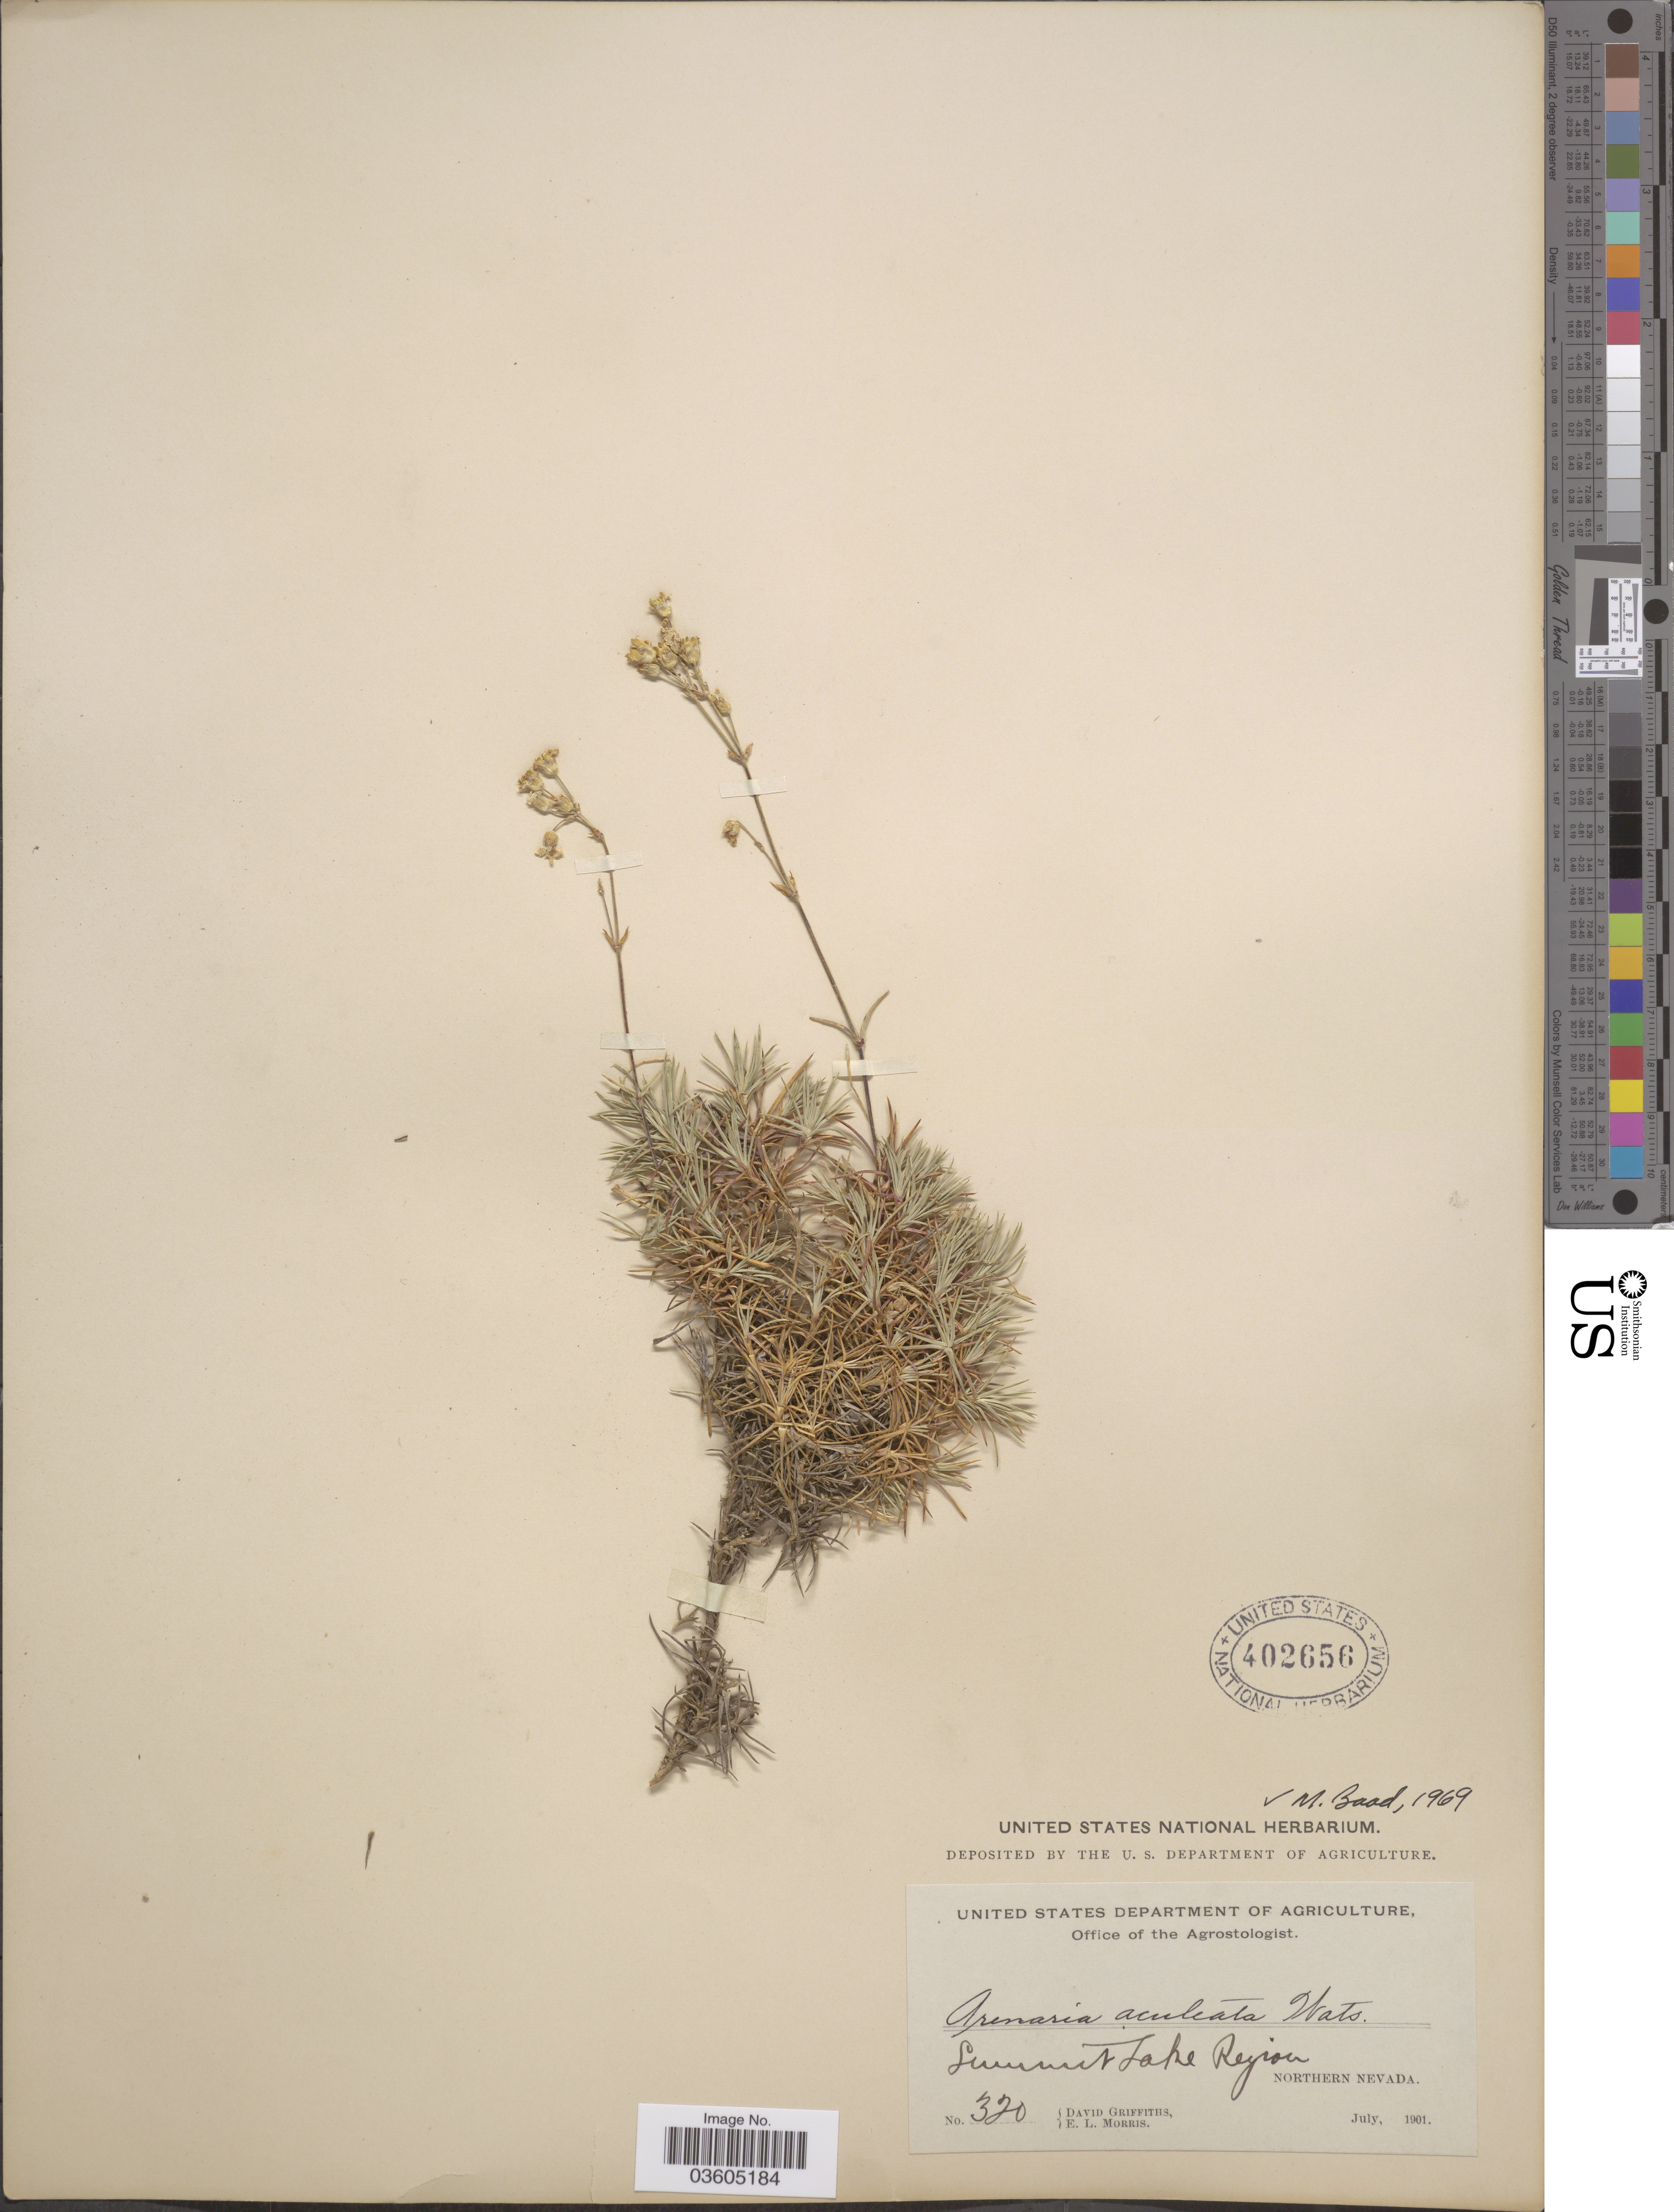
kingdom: Plantae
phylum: Tracheophyta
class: Magnoliopsida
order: Caryophyllales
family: Caryophyllaceae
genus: Eremogone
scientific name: Eremogone aculeata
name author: (S. Watson) Ikonn.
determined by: U.S. National Herbarium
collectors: D. Griffiths & E. Morris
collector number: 320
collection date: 1901-07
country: United States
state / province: Nevada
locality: Summit Lake Region, Northern Nevada.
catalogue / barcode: US 402656